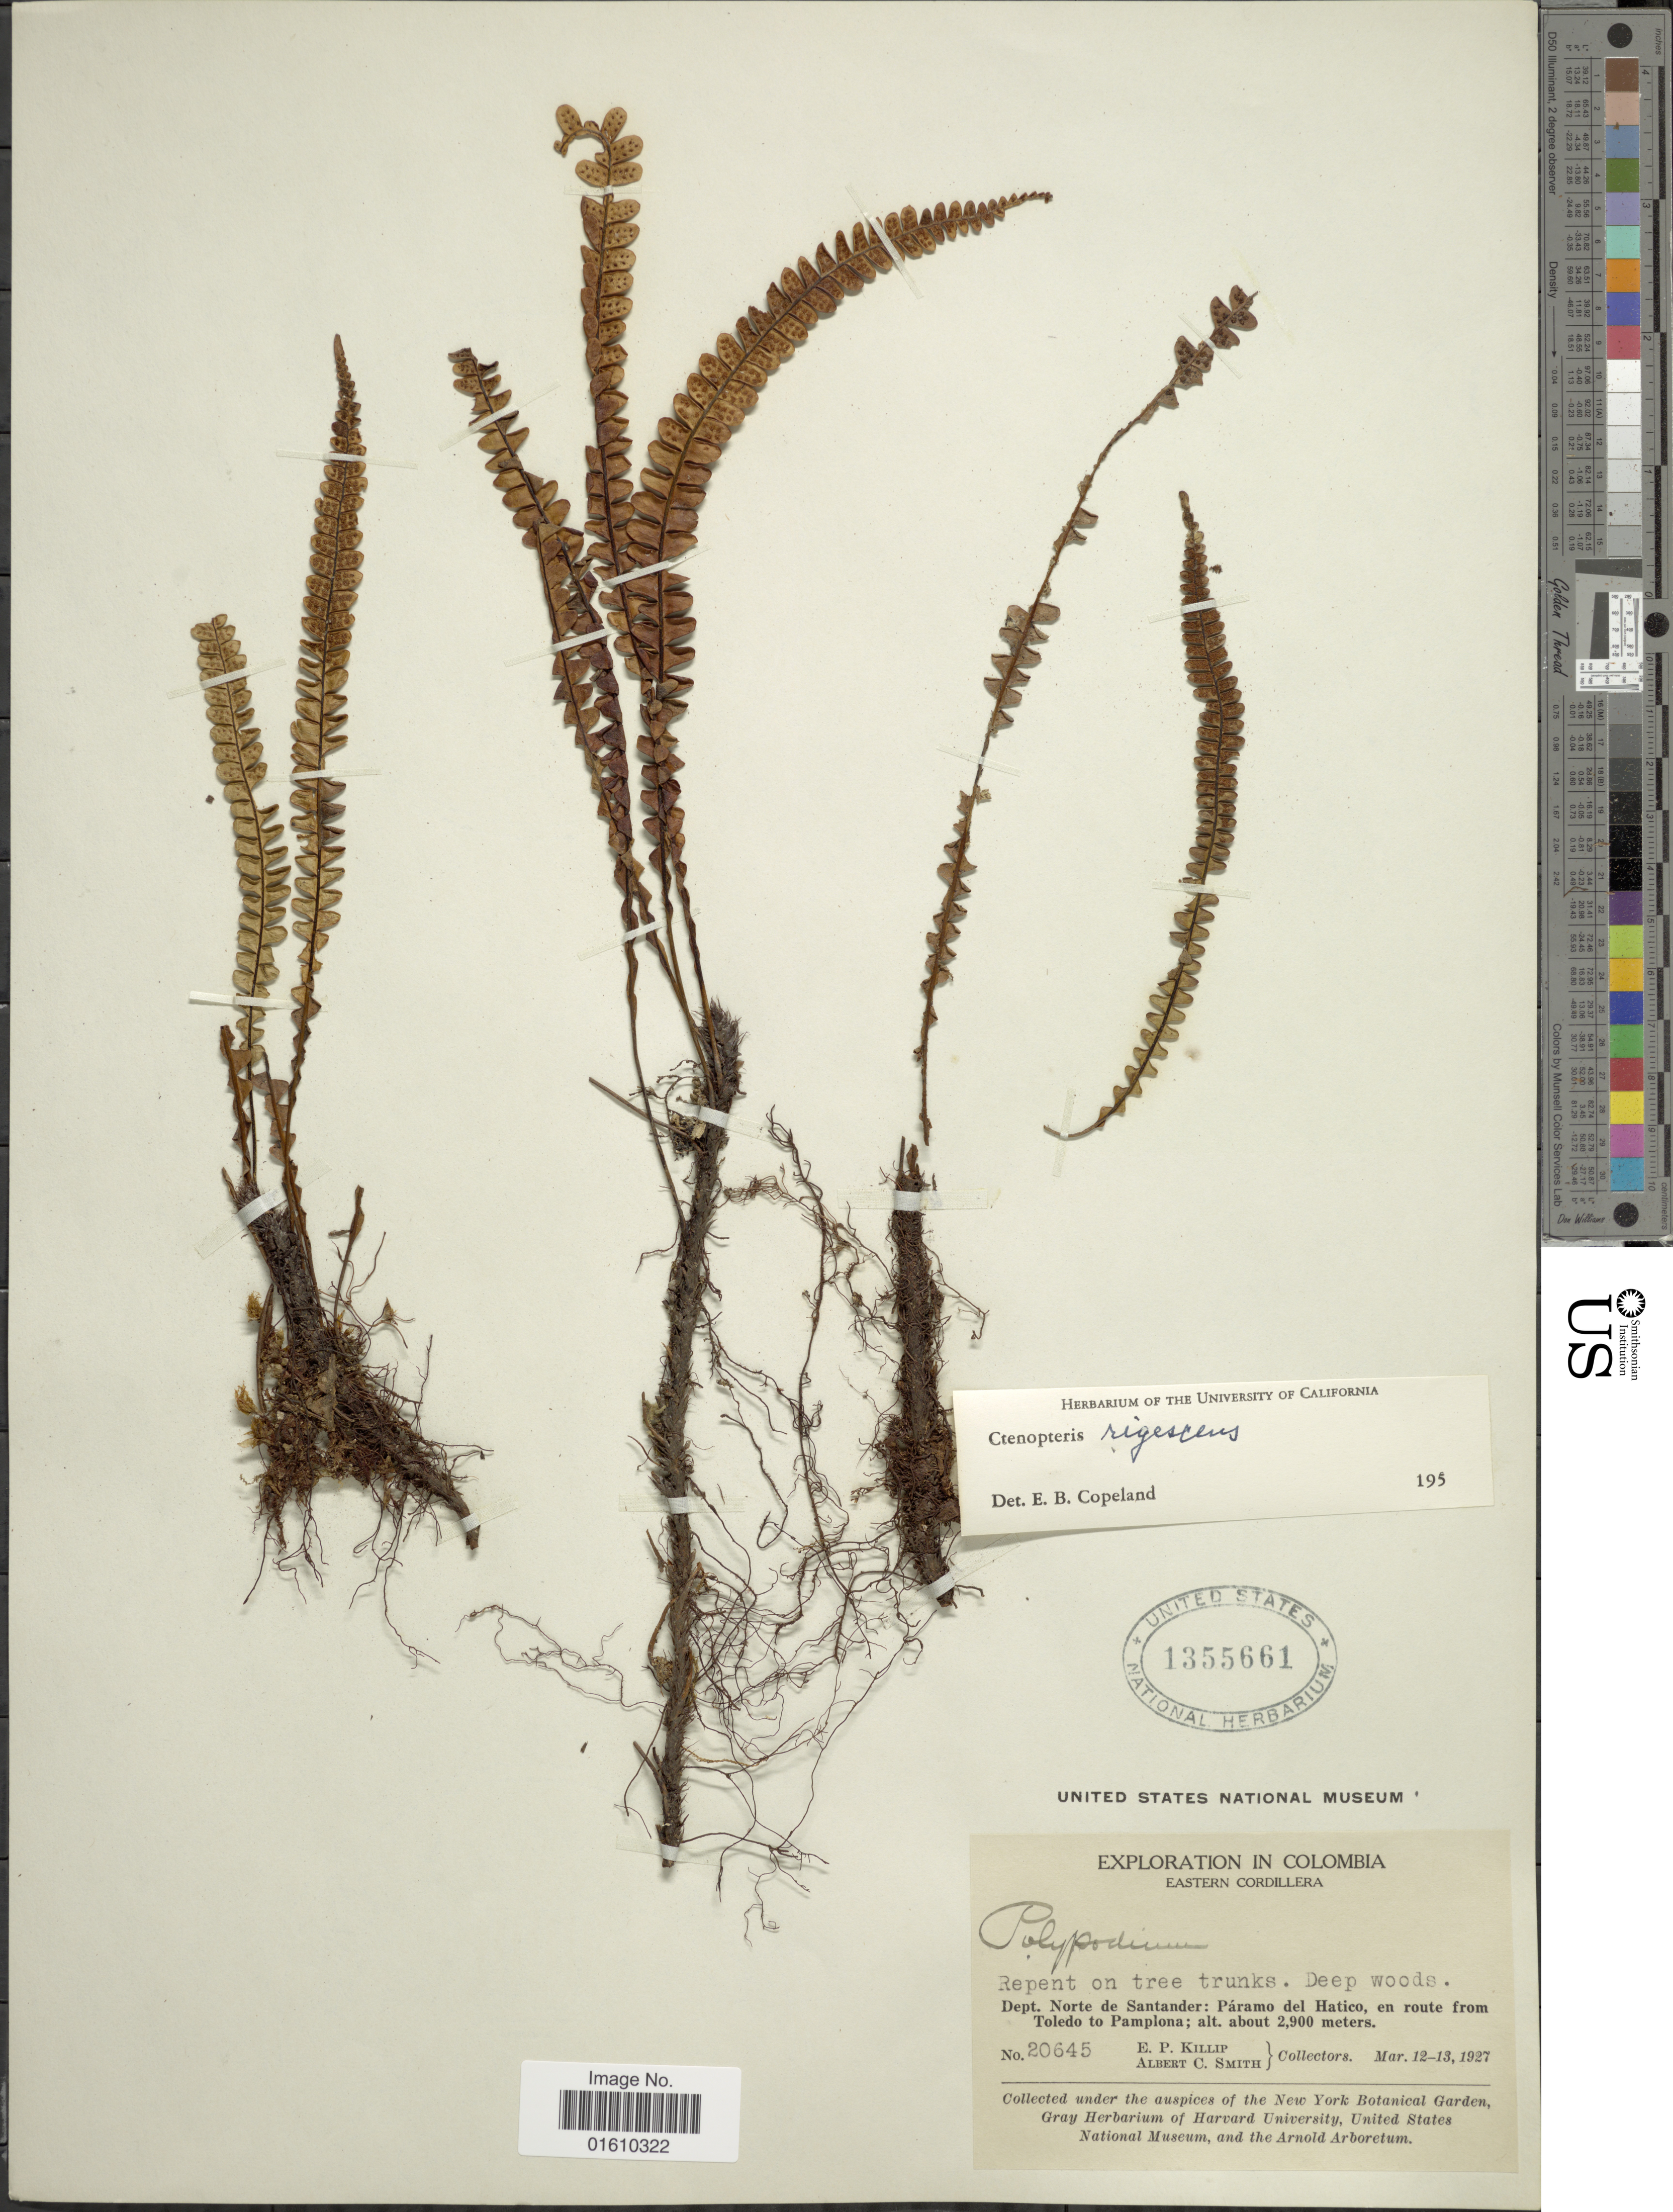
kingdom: Plantae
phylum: Tracheophyta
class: Polypodiopsida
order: Polypodiales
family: Polypodiaceae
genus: Melpomene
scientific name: Melpomene sp.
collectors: E. P. Killip & A. C. Smith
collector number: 20645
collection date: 1927-03-12/1927-03-13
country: Colombia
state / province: Norte de Santander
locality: Eastern Cordillera: Páramo del Hatico, en route from Toledo to Pamplona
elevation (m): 2900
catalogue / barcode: US 1355661